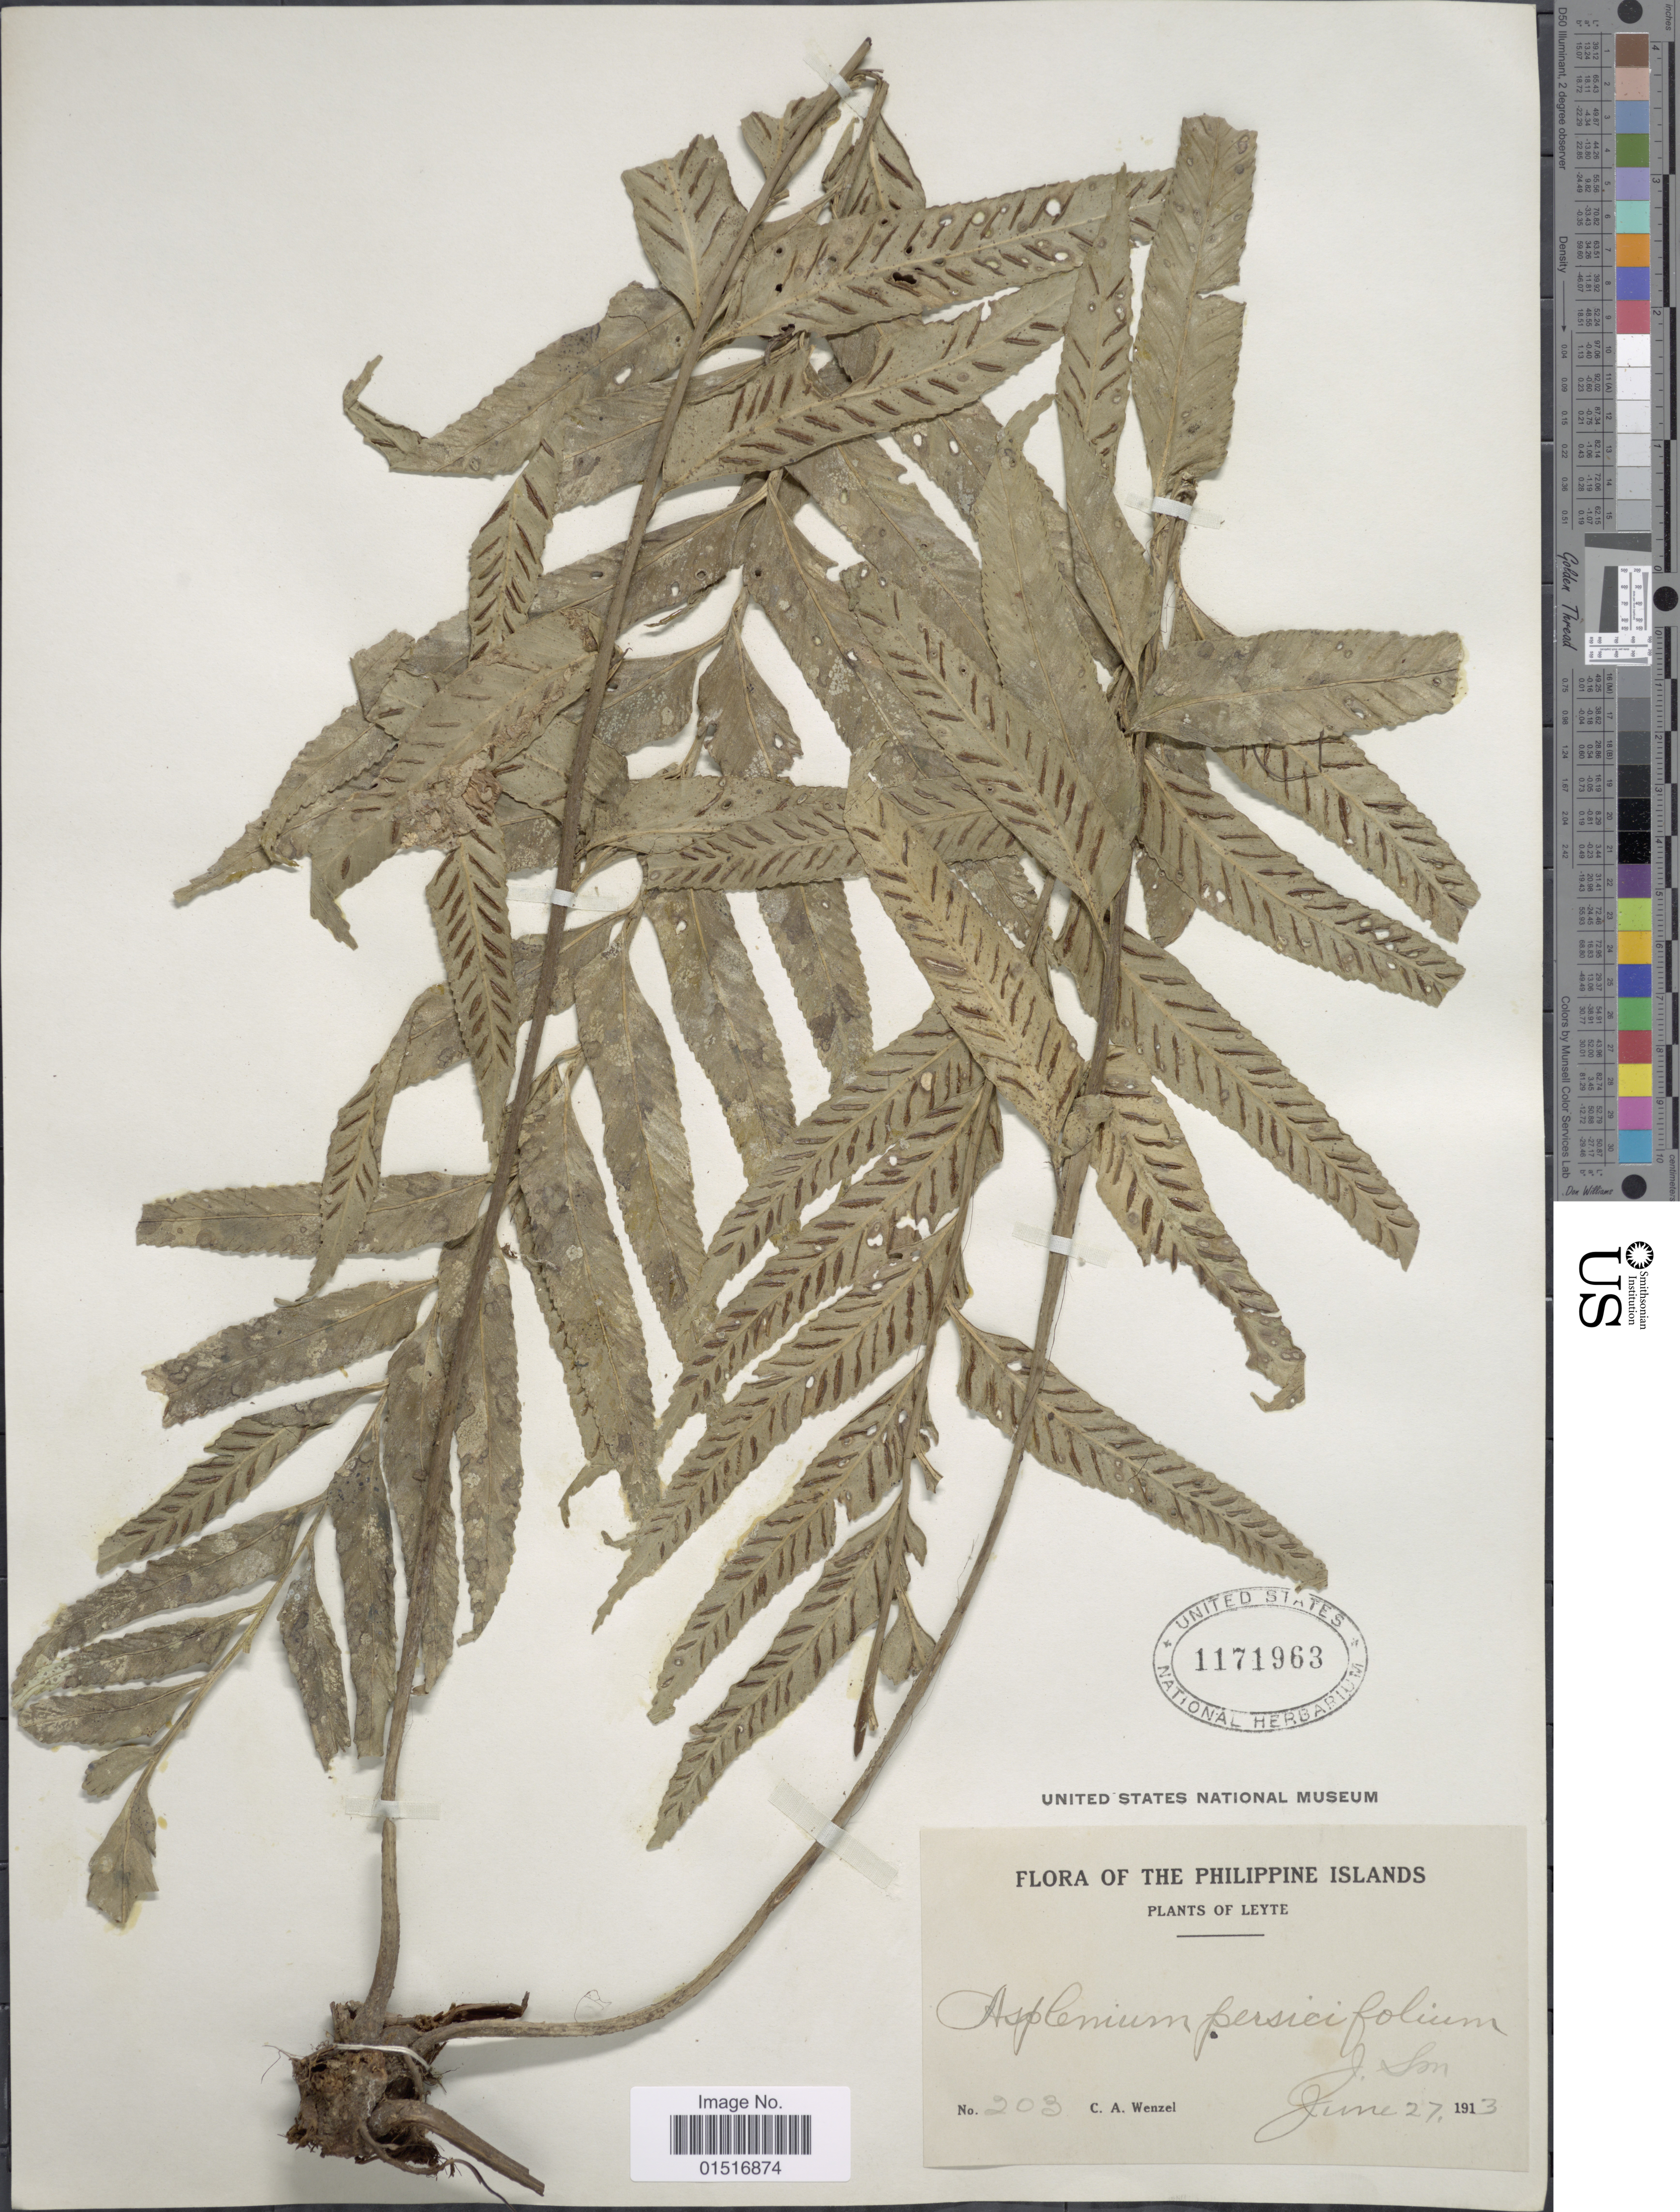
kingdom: Plantae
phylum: Tracheophyta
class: Polypodiopsida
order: Polypodiales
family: Aspleniaceae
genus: Asplenium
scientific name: Asplenium persicifolium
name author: J. Sm. ex Mett.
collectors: C. Wenzel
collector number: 203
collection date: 1913-06-27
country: Philippines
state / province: Eastern Visayas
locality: Leyte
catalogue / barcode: US 1171963